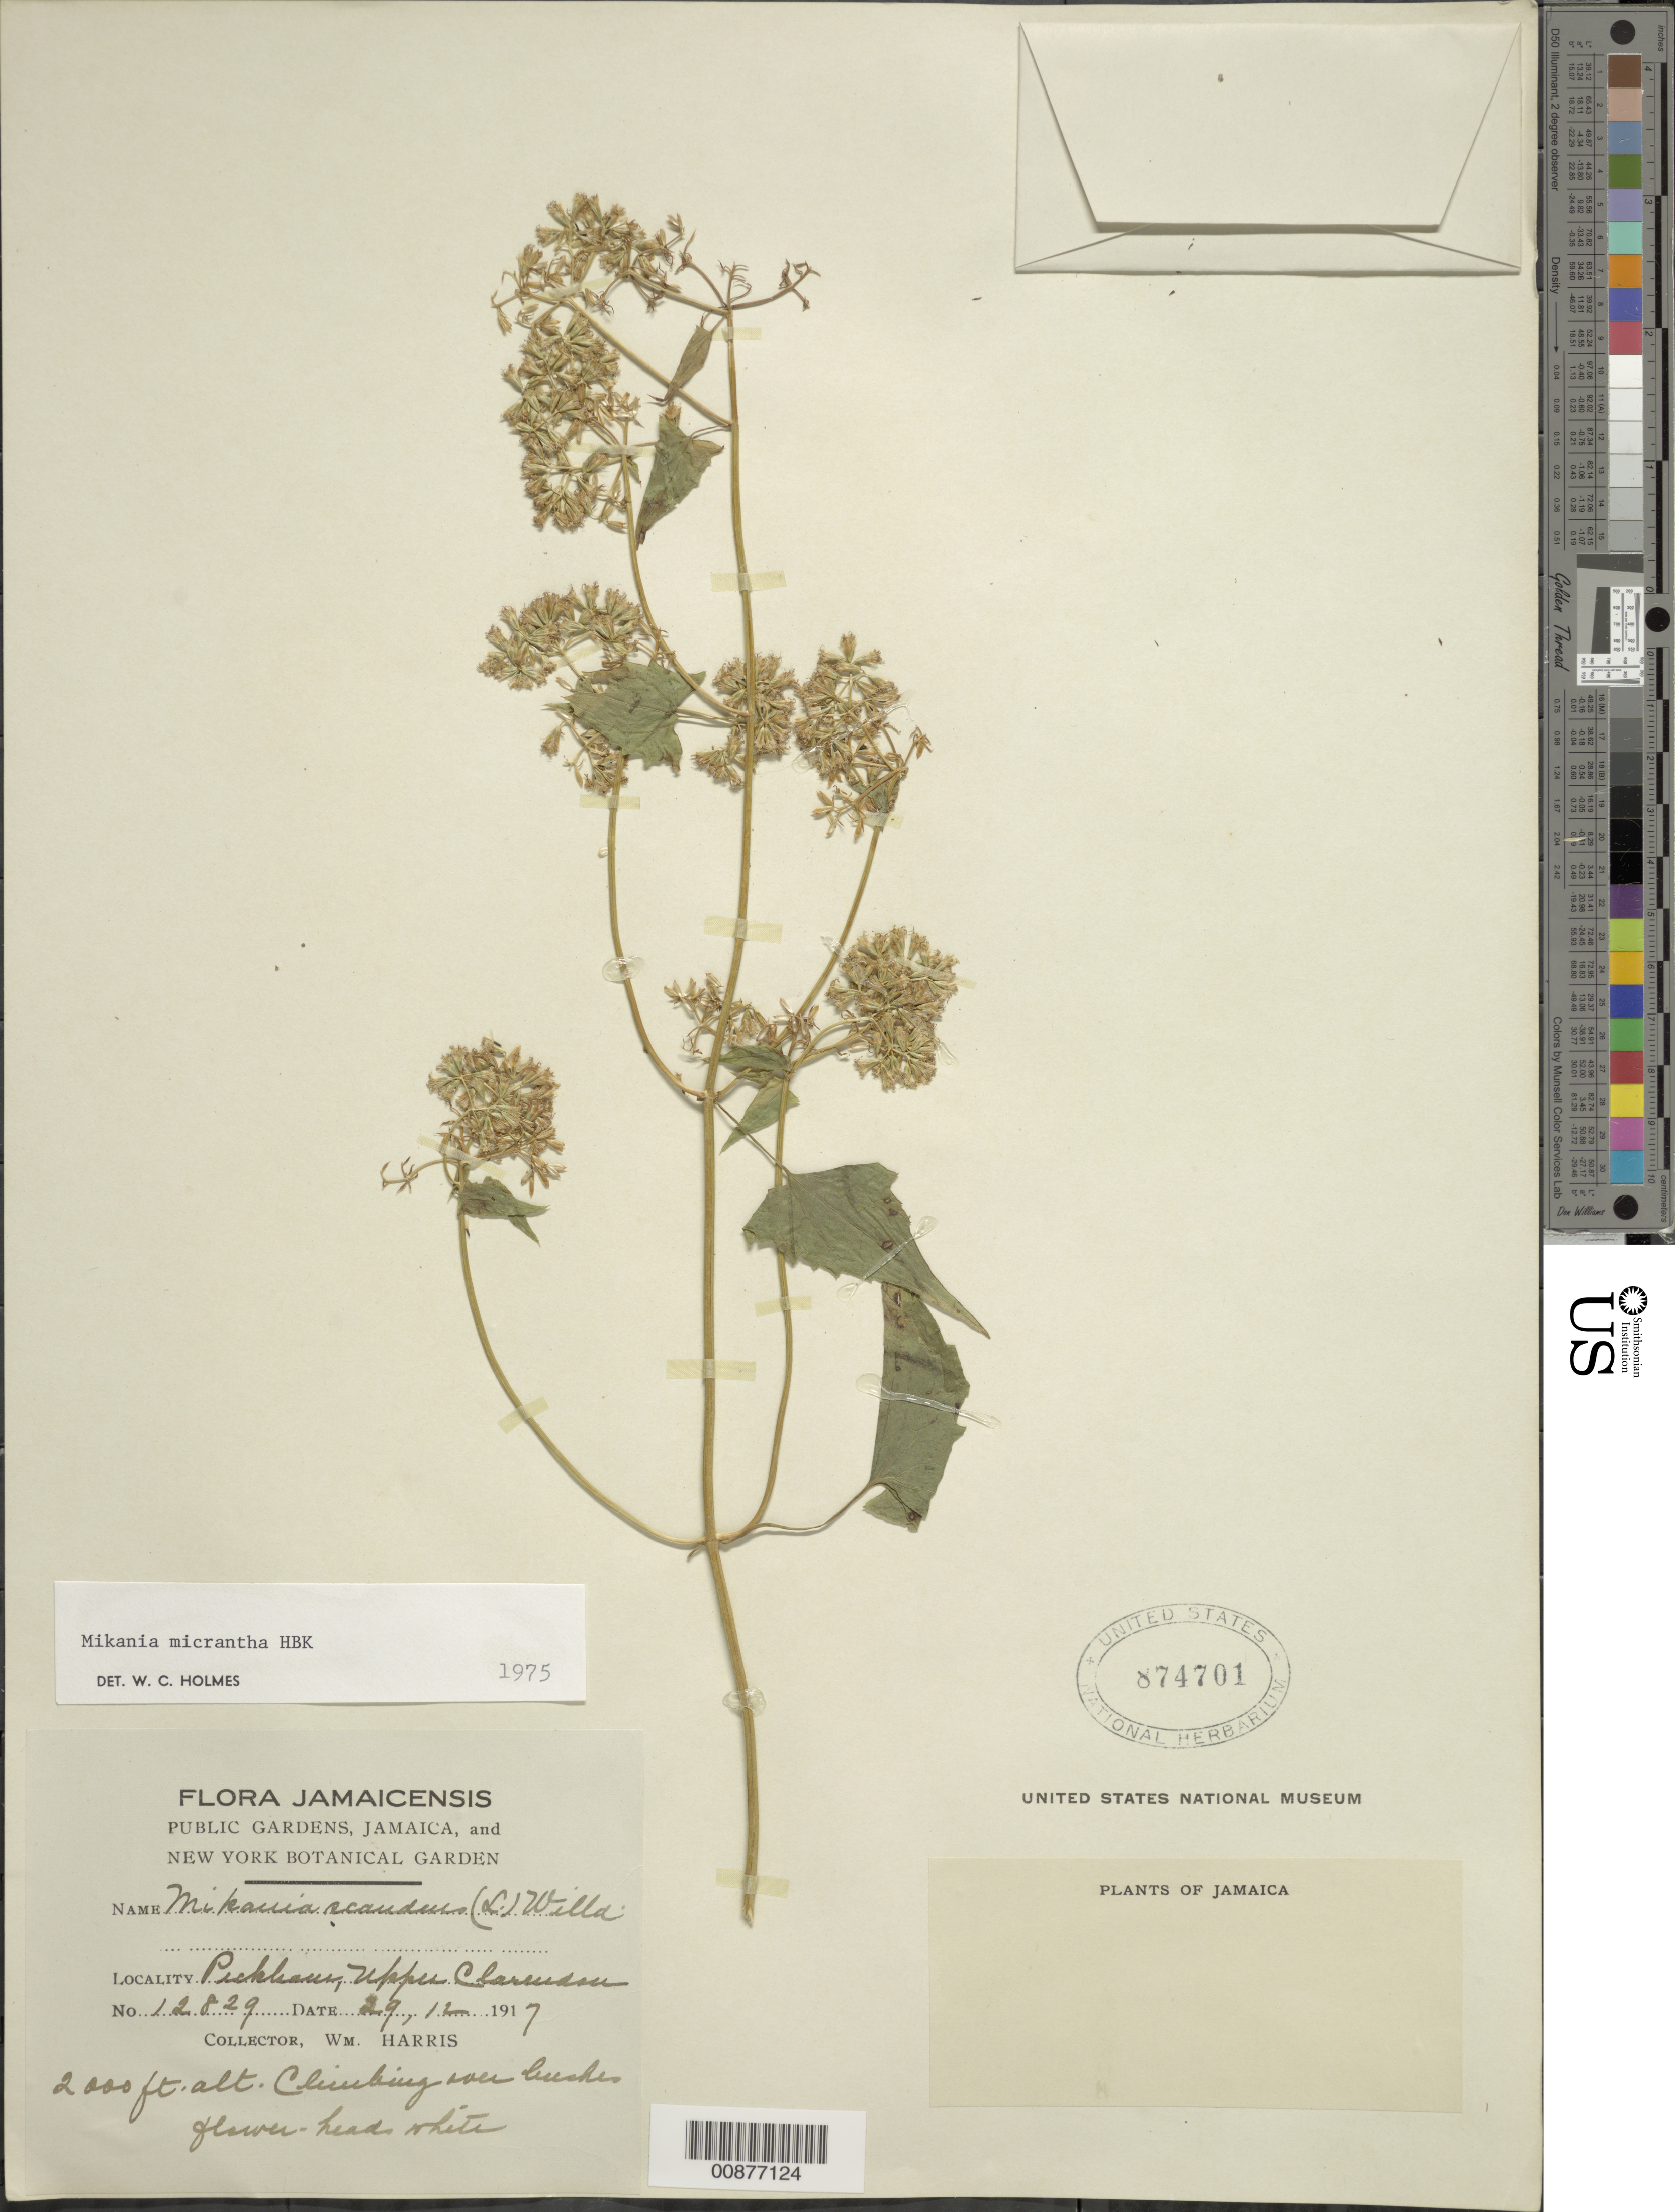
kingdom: Plantae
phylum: Tracheophyta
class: Magnoliopsida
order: Asterales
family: Asteraceae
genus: Mikania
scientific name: Mikania micrantha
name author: Kunth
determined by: Holmes, Walter C., (BAYLU), Baylor University (UNITED STATES)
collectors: W. H. Harris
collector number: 12829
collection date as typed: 29 Dec 1917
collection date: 1917-12-29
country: Jamaica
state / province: Clarendon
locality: Peckham, Upper Clarendon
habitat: Climbing over bushes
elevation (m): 610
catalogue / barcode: US 874701